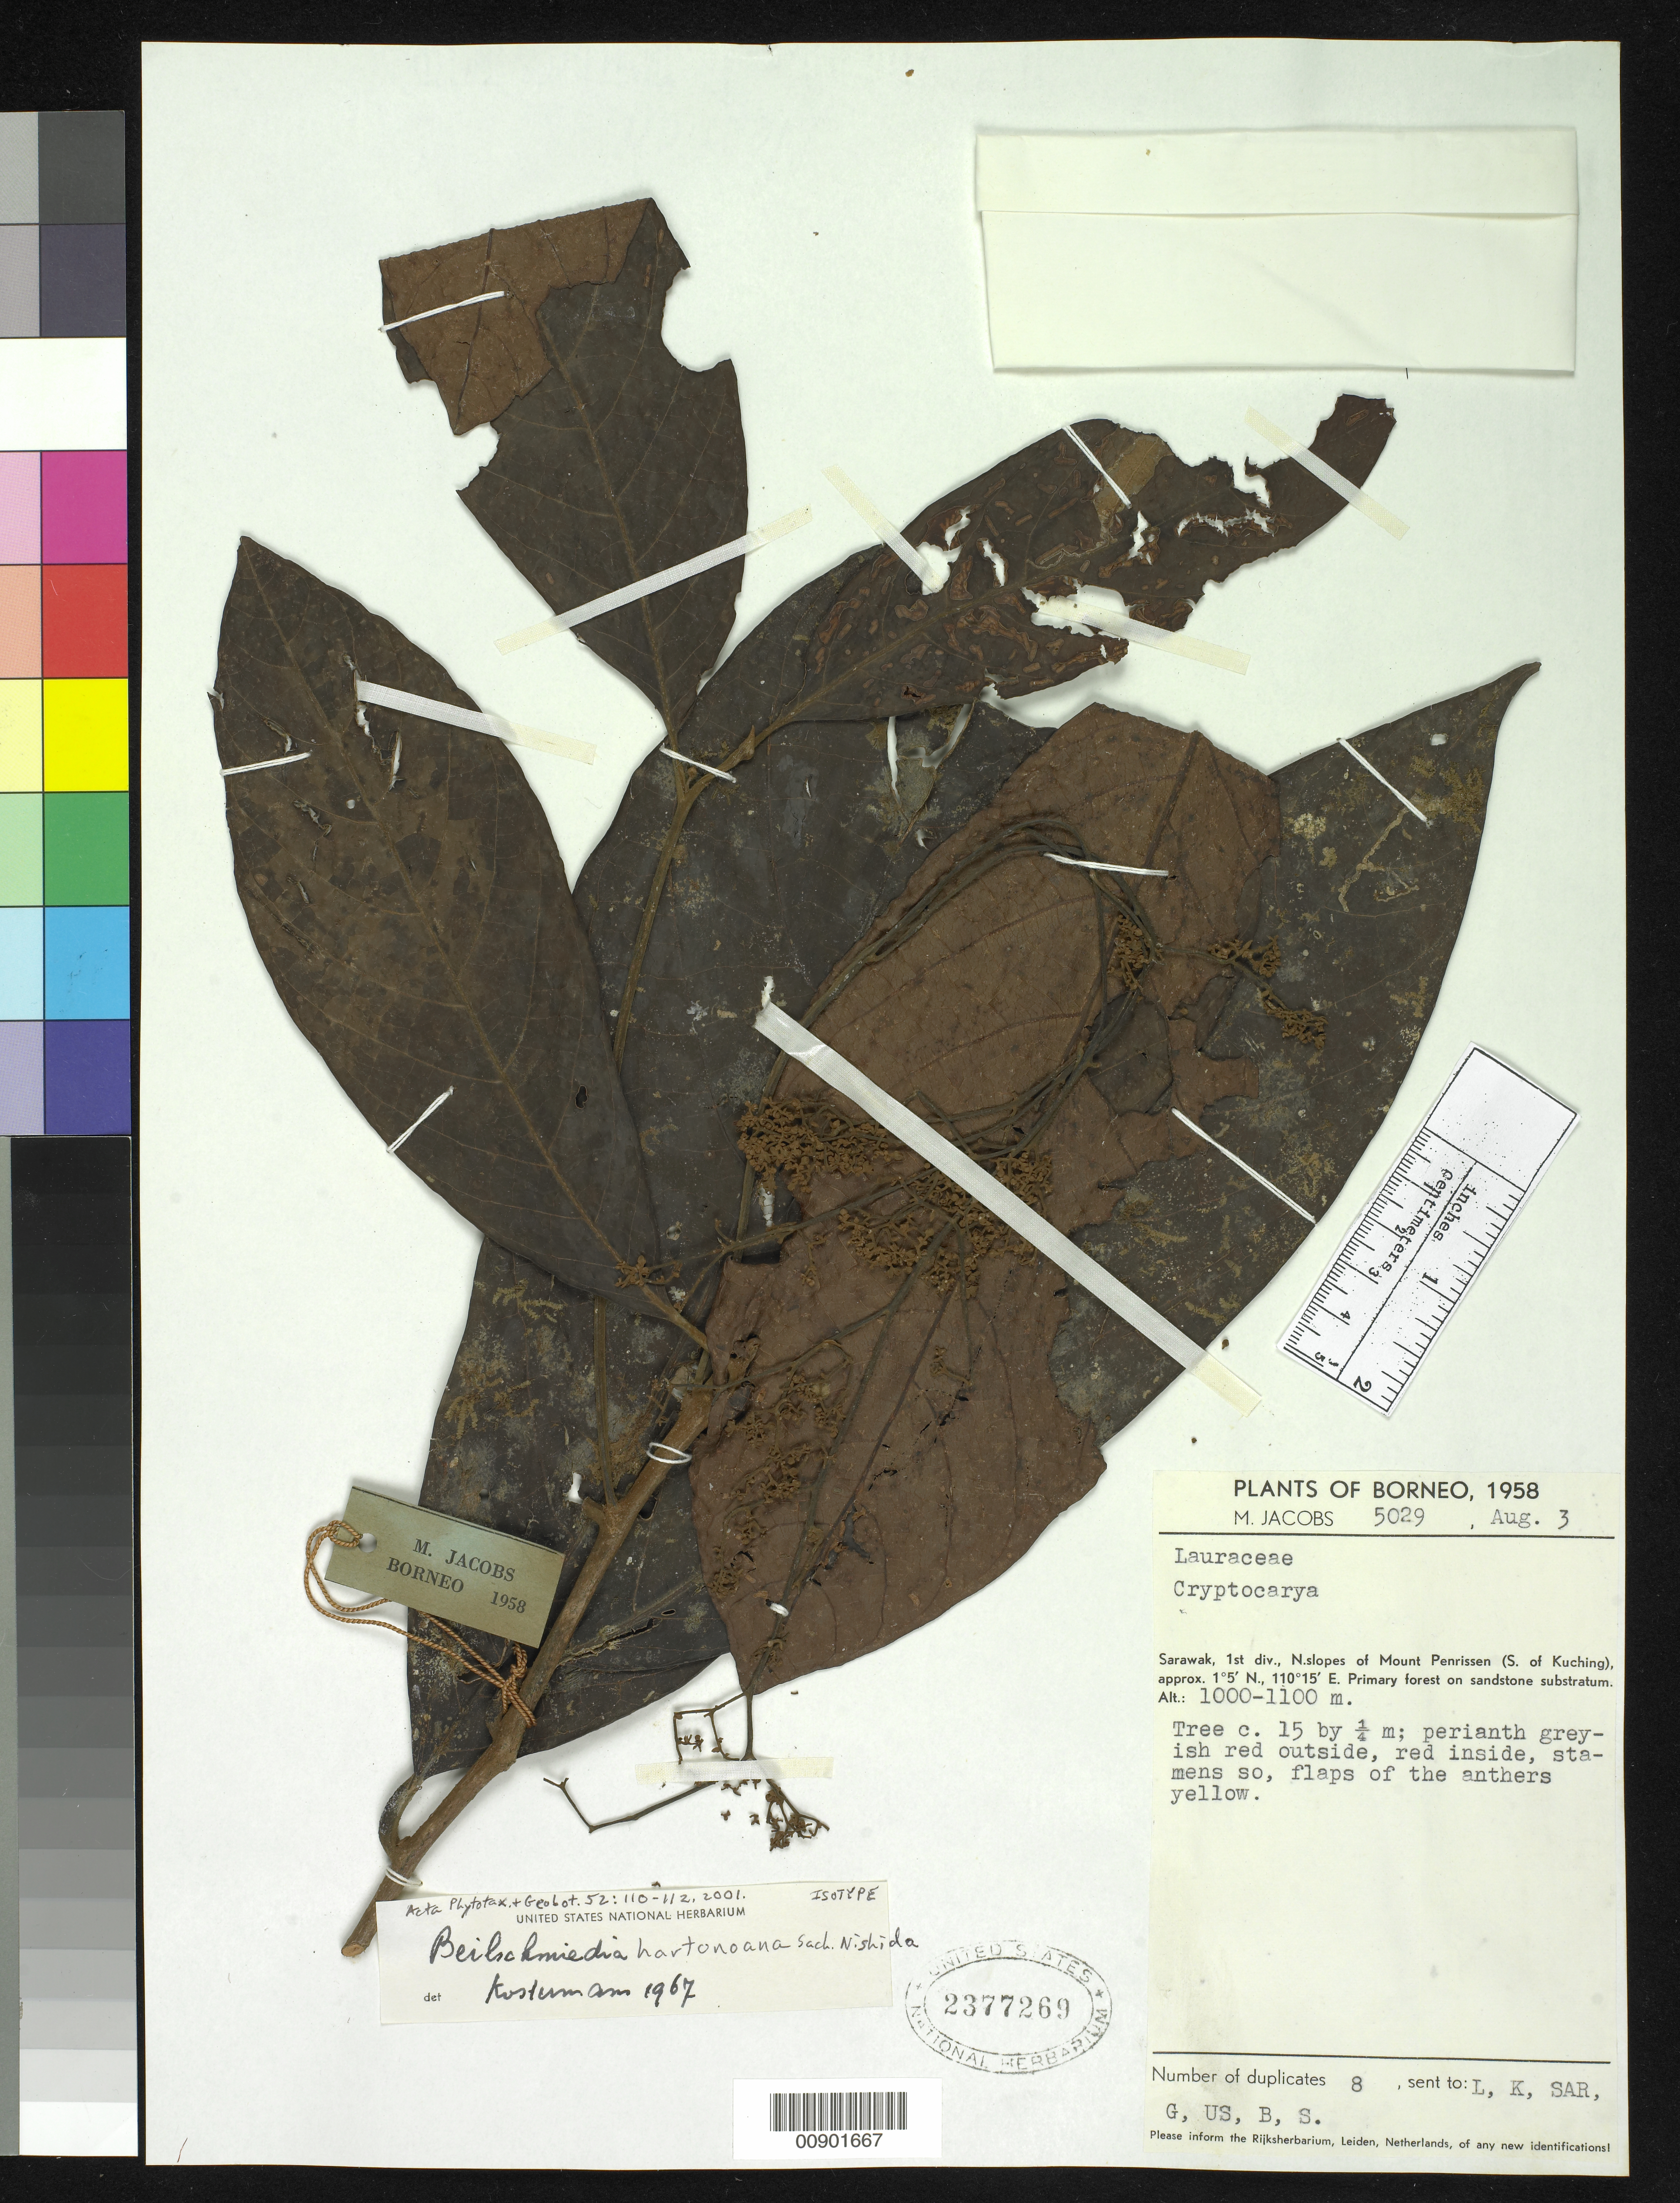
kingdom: Plantae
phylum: Tracheophyta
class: Magnoliopsida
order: Laurales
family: Lauraceae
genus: Beilschmiedia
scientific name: Beilschmiedia hartonoana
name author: Sach. Nishida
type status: Isotype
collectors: M. R. Jacobs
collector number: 5029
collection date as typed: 03 Aug 1958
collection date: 1958-08-03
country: Malaysia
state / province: Sarawak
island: Borneo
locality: Sarawak, 1st div., N. slopes of Mount Penrissen (S of Kuching).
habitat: Primary forest on sandstone substratum.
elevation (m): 1000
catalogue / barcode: US 2377269